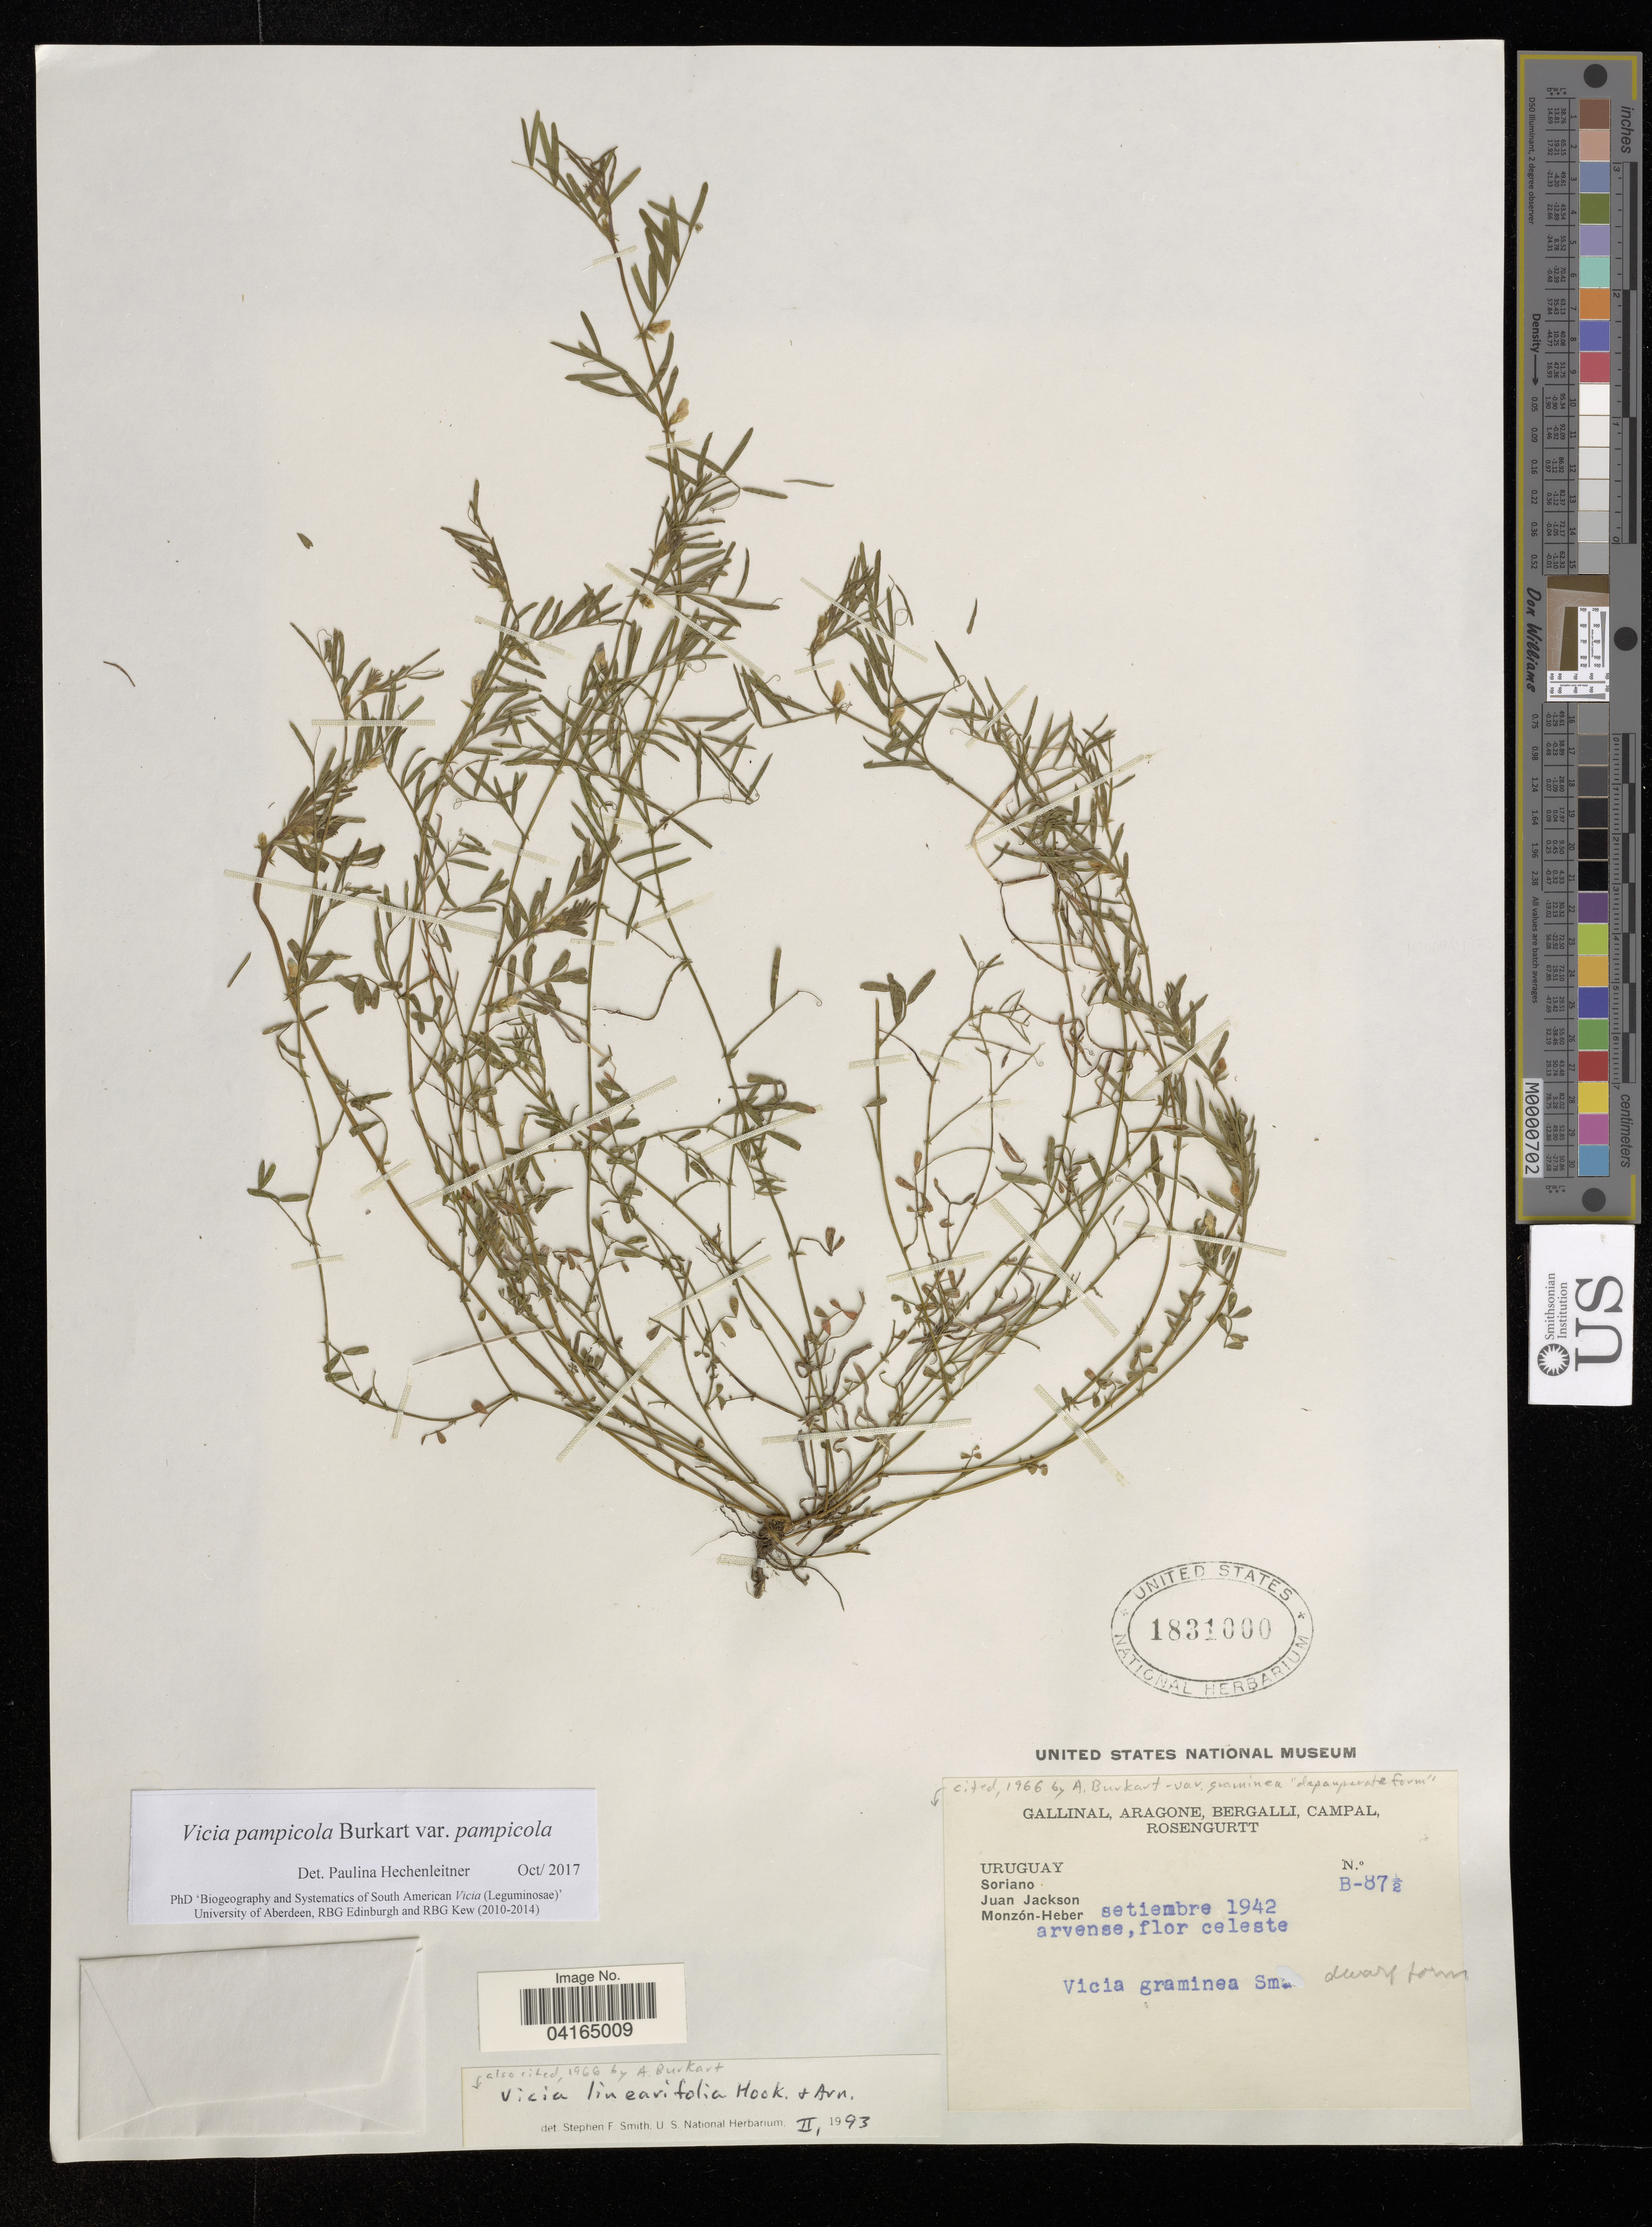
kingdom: Plantae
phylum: Tracheophyta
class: Magnoliopsida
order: Fabales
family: Fabaceae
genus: Vicia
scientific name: Vicia pampicola var. pampicola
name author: Burkart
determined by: Hechenleitner, Paulina, RBG Edinburgh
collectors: -. Soriano, J. Jackson & Monzon-Heber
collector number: B-87 1/2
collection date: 1942-09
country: Uruguay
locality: Gallinal, Aragone, Bergalli, Campal, Rosengurtt.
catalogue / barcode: US 1831000